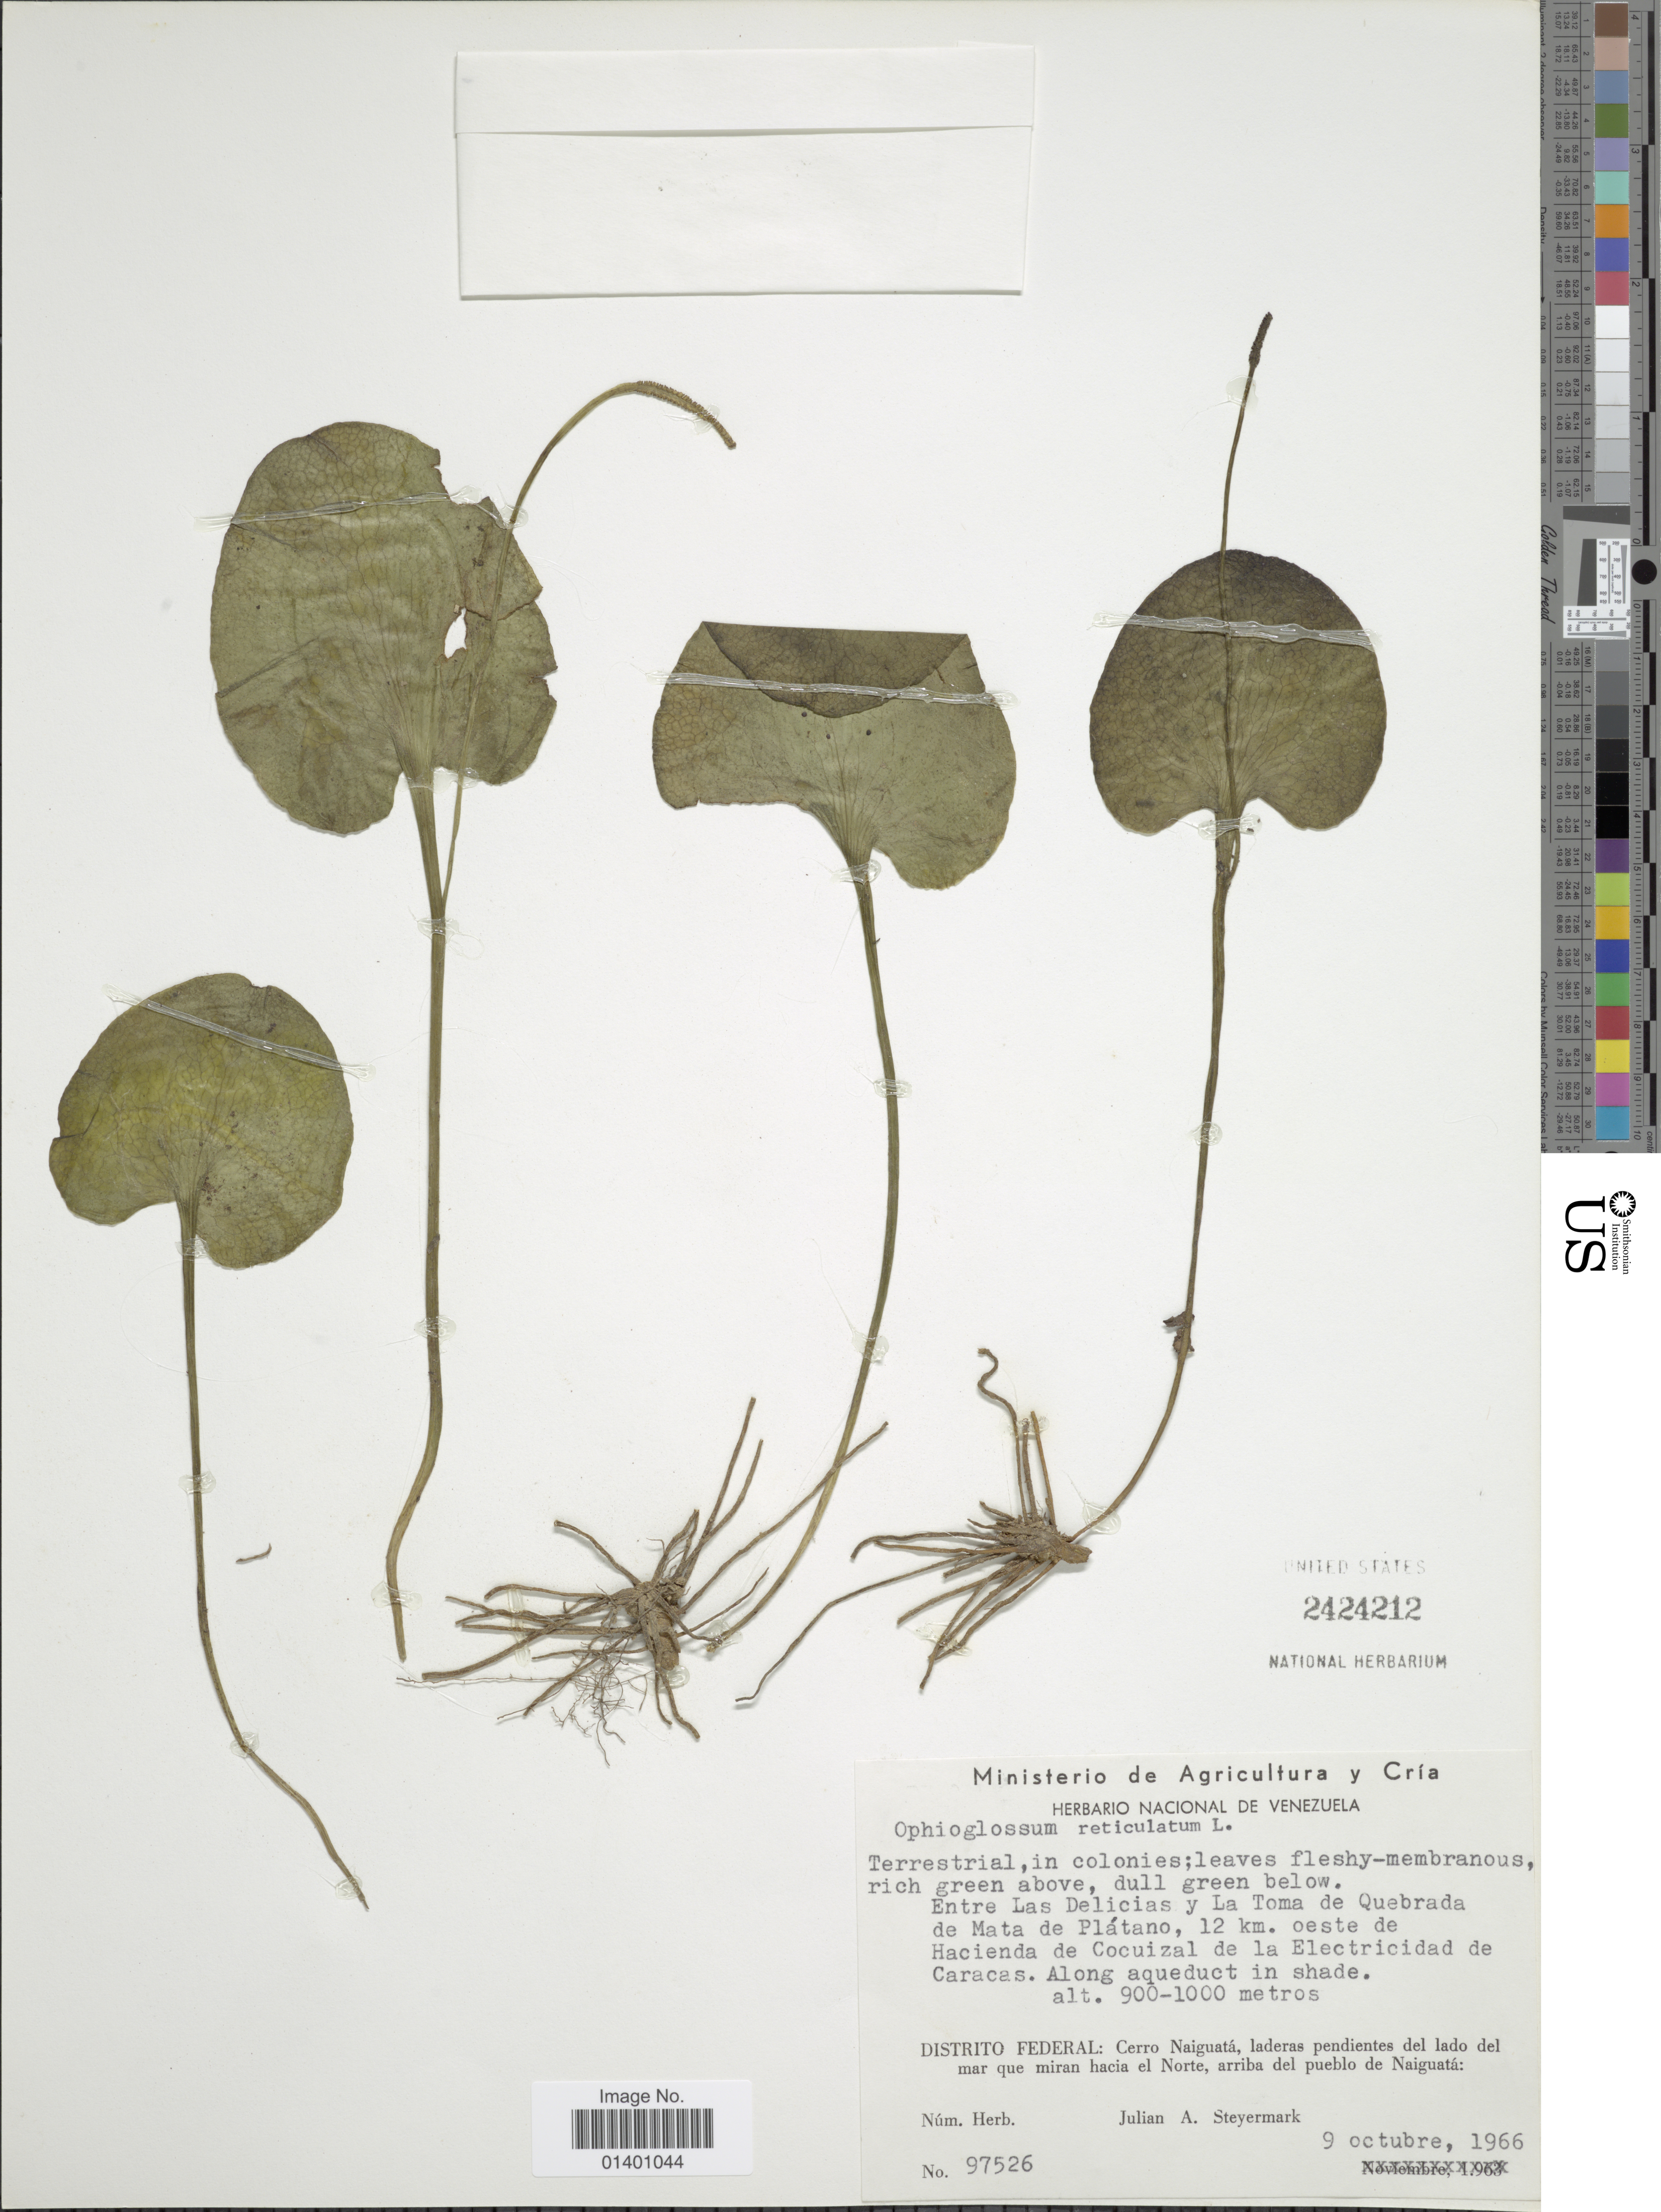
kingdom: Plantae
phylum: Tracheophyta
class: Polypodiopsida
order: Ophioglossales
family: Ophioglossaceae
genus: Ophioglossum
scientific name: Ophioglossum reticulatum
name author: L.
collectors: J. Steyermark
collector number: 97526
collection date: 1966-10-09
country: Venezuela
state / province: Vargas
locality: Entre Las Delicias y La Toma de Quebrada de Mata de Plátano, 12 km oeste de Hacienda de Cocuizal de la Electricidad de Caracas, Distrito Federal: Cerro Naiguata, laderas pendientes del lado del mar que miran hacia el Norte, arriba del pueblo de Naiguata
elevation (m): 900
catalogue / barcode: US 2424212